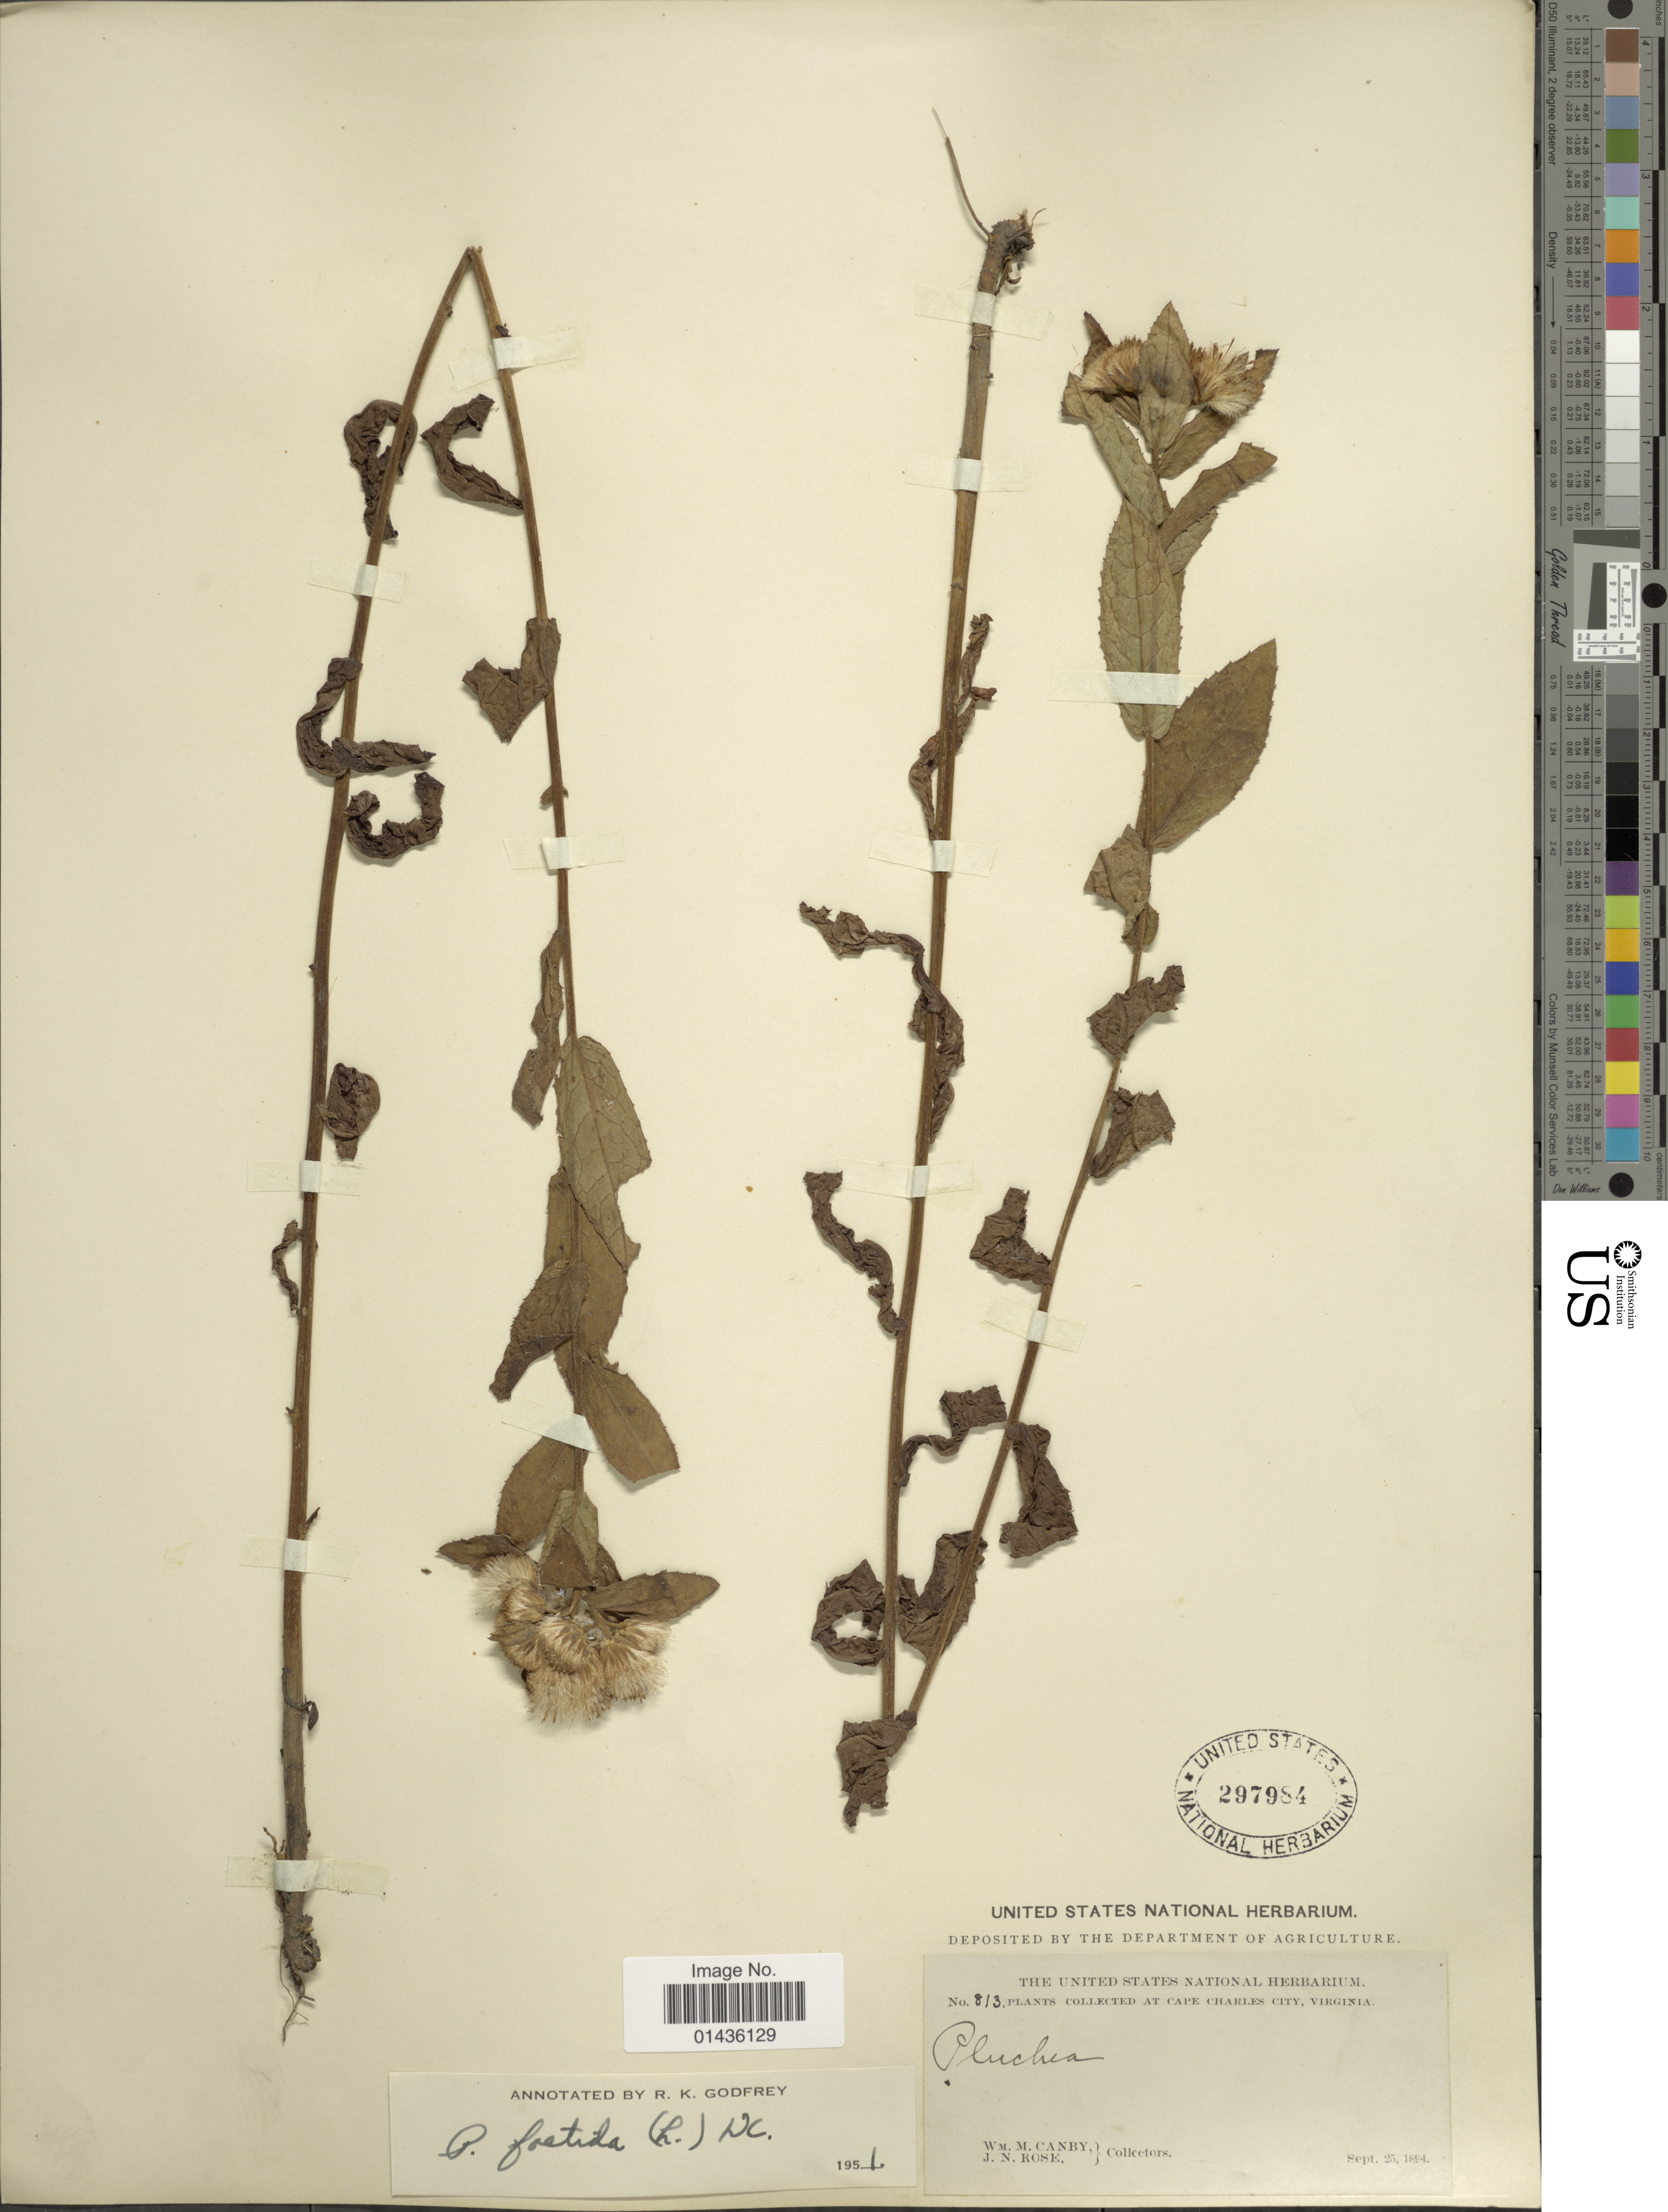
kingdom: Plantae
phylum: Tracheophyta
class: Magnoliopsida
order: Asterales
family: Asteraceae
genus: Pluchea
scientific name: Pluchea foetida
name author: (L.) DC.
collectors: W. M. Canby & J. N. Rose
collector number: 813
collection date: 1894-09-25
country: United States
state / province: Virginia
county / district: Accomack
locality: Cape Charles City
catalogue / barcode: US 297984